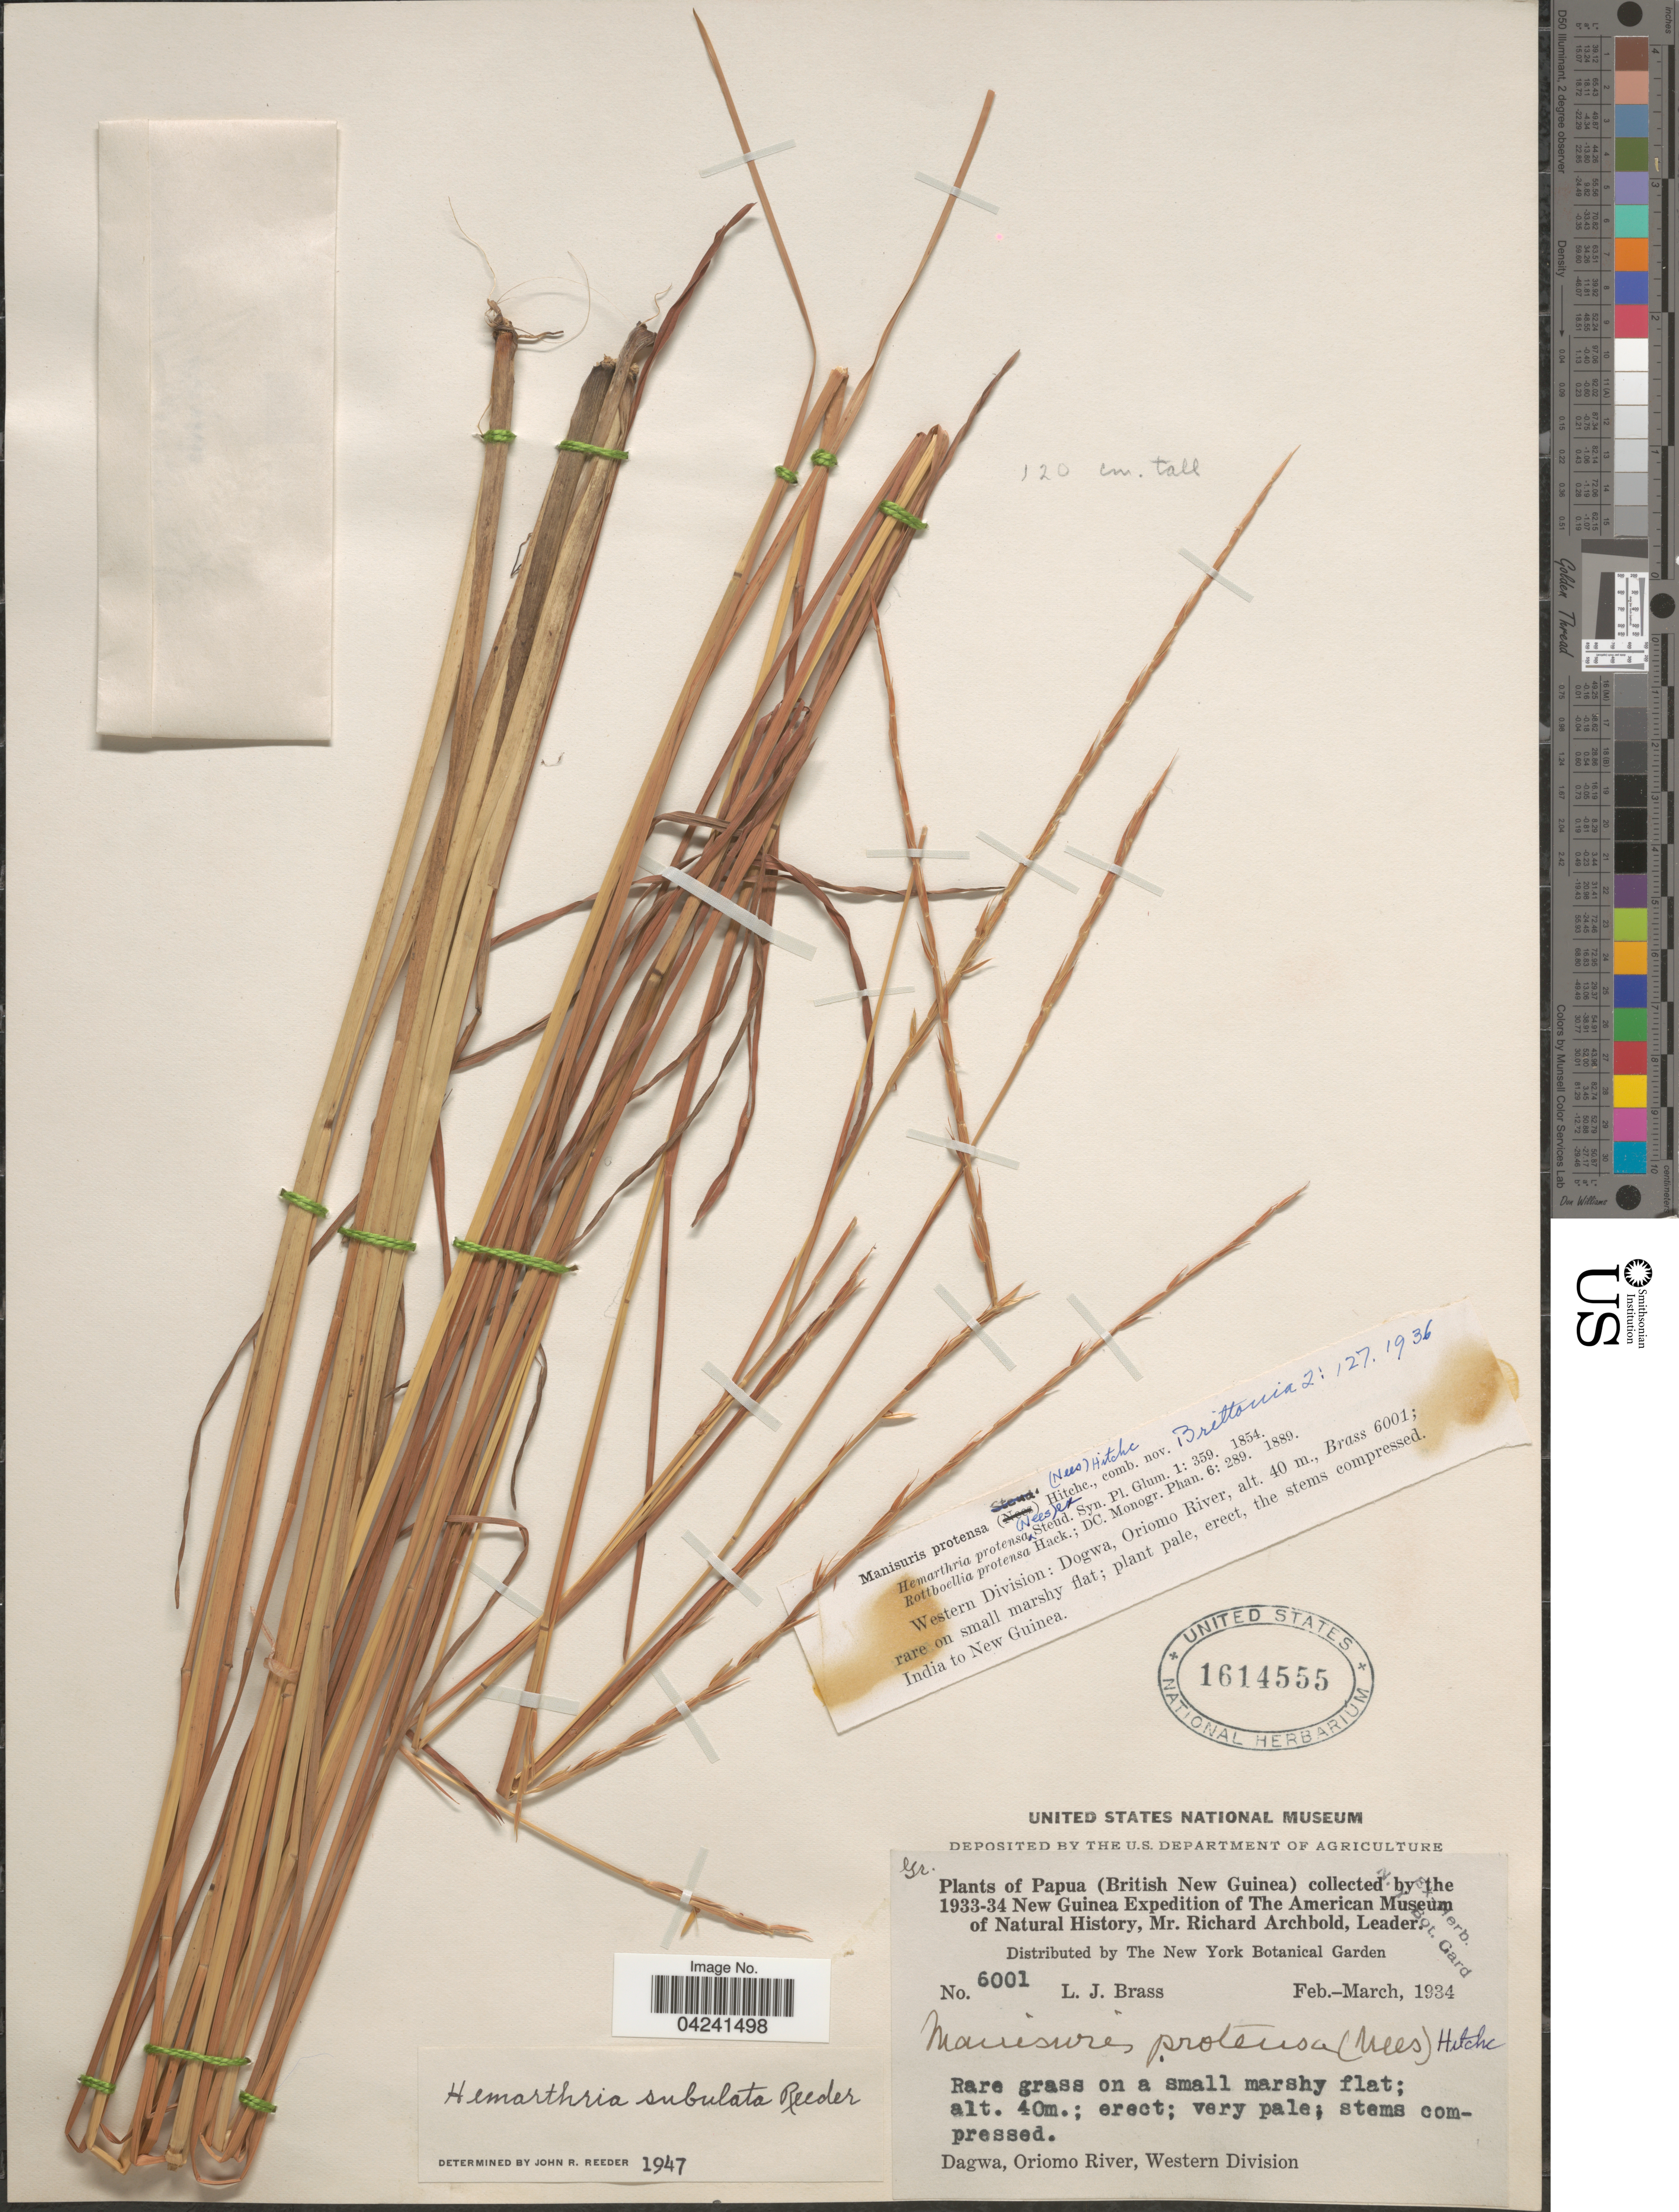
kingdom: Plantae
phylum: Tracheophyta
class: Liliopsida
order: Poales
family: Poaceae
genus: Hemarthria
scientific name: Hemarthria pratensis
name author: (Belanse) Clayton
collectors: L. J. Brass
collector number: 6001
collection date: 1934-02/1934-03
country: Papua New Guinea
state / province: Manus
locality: Papua (British New Guinea). The 1933-34 New Guinea Expedition of the American Museum of Natural History. Dagwa, Oriomo River, Western Division.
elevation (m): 40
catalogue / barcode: US 1614555